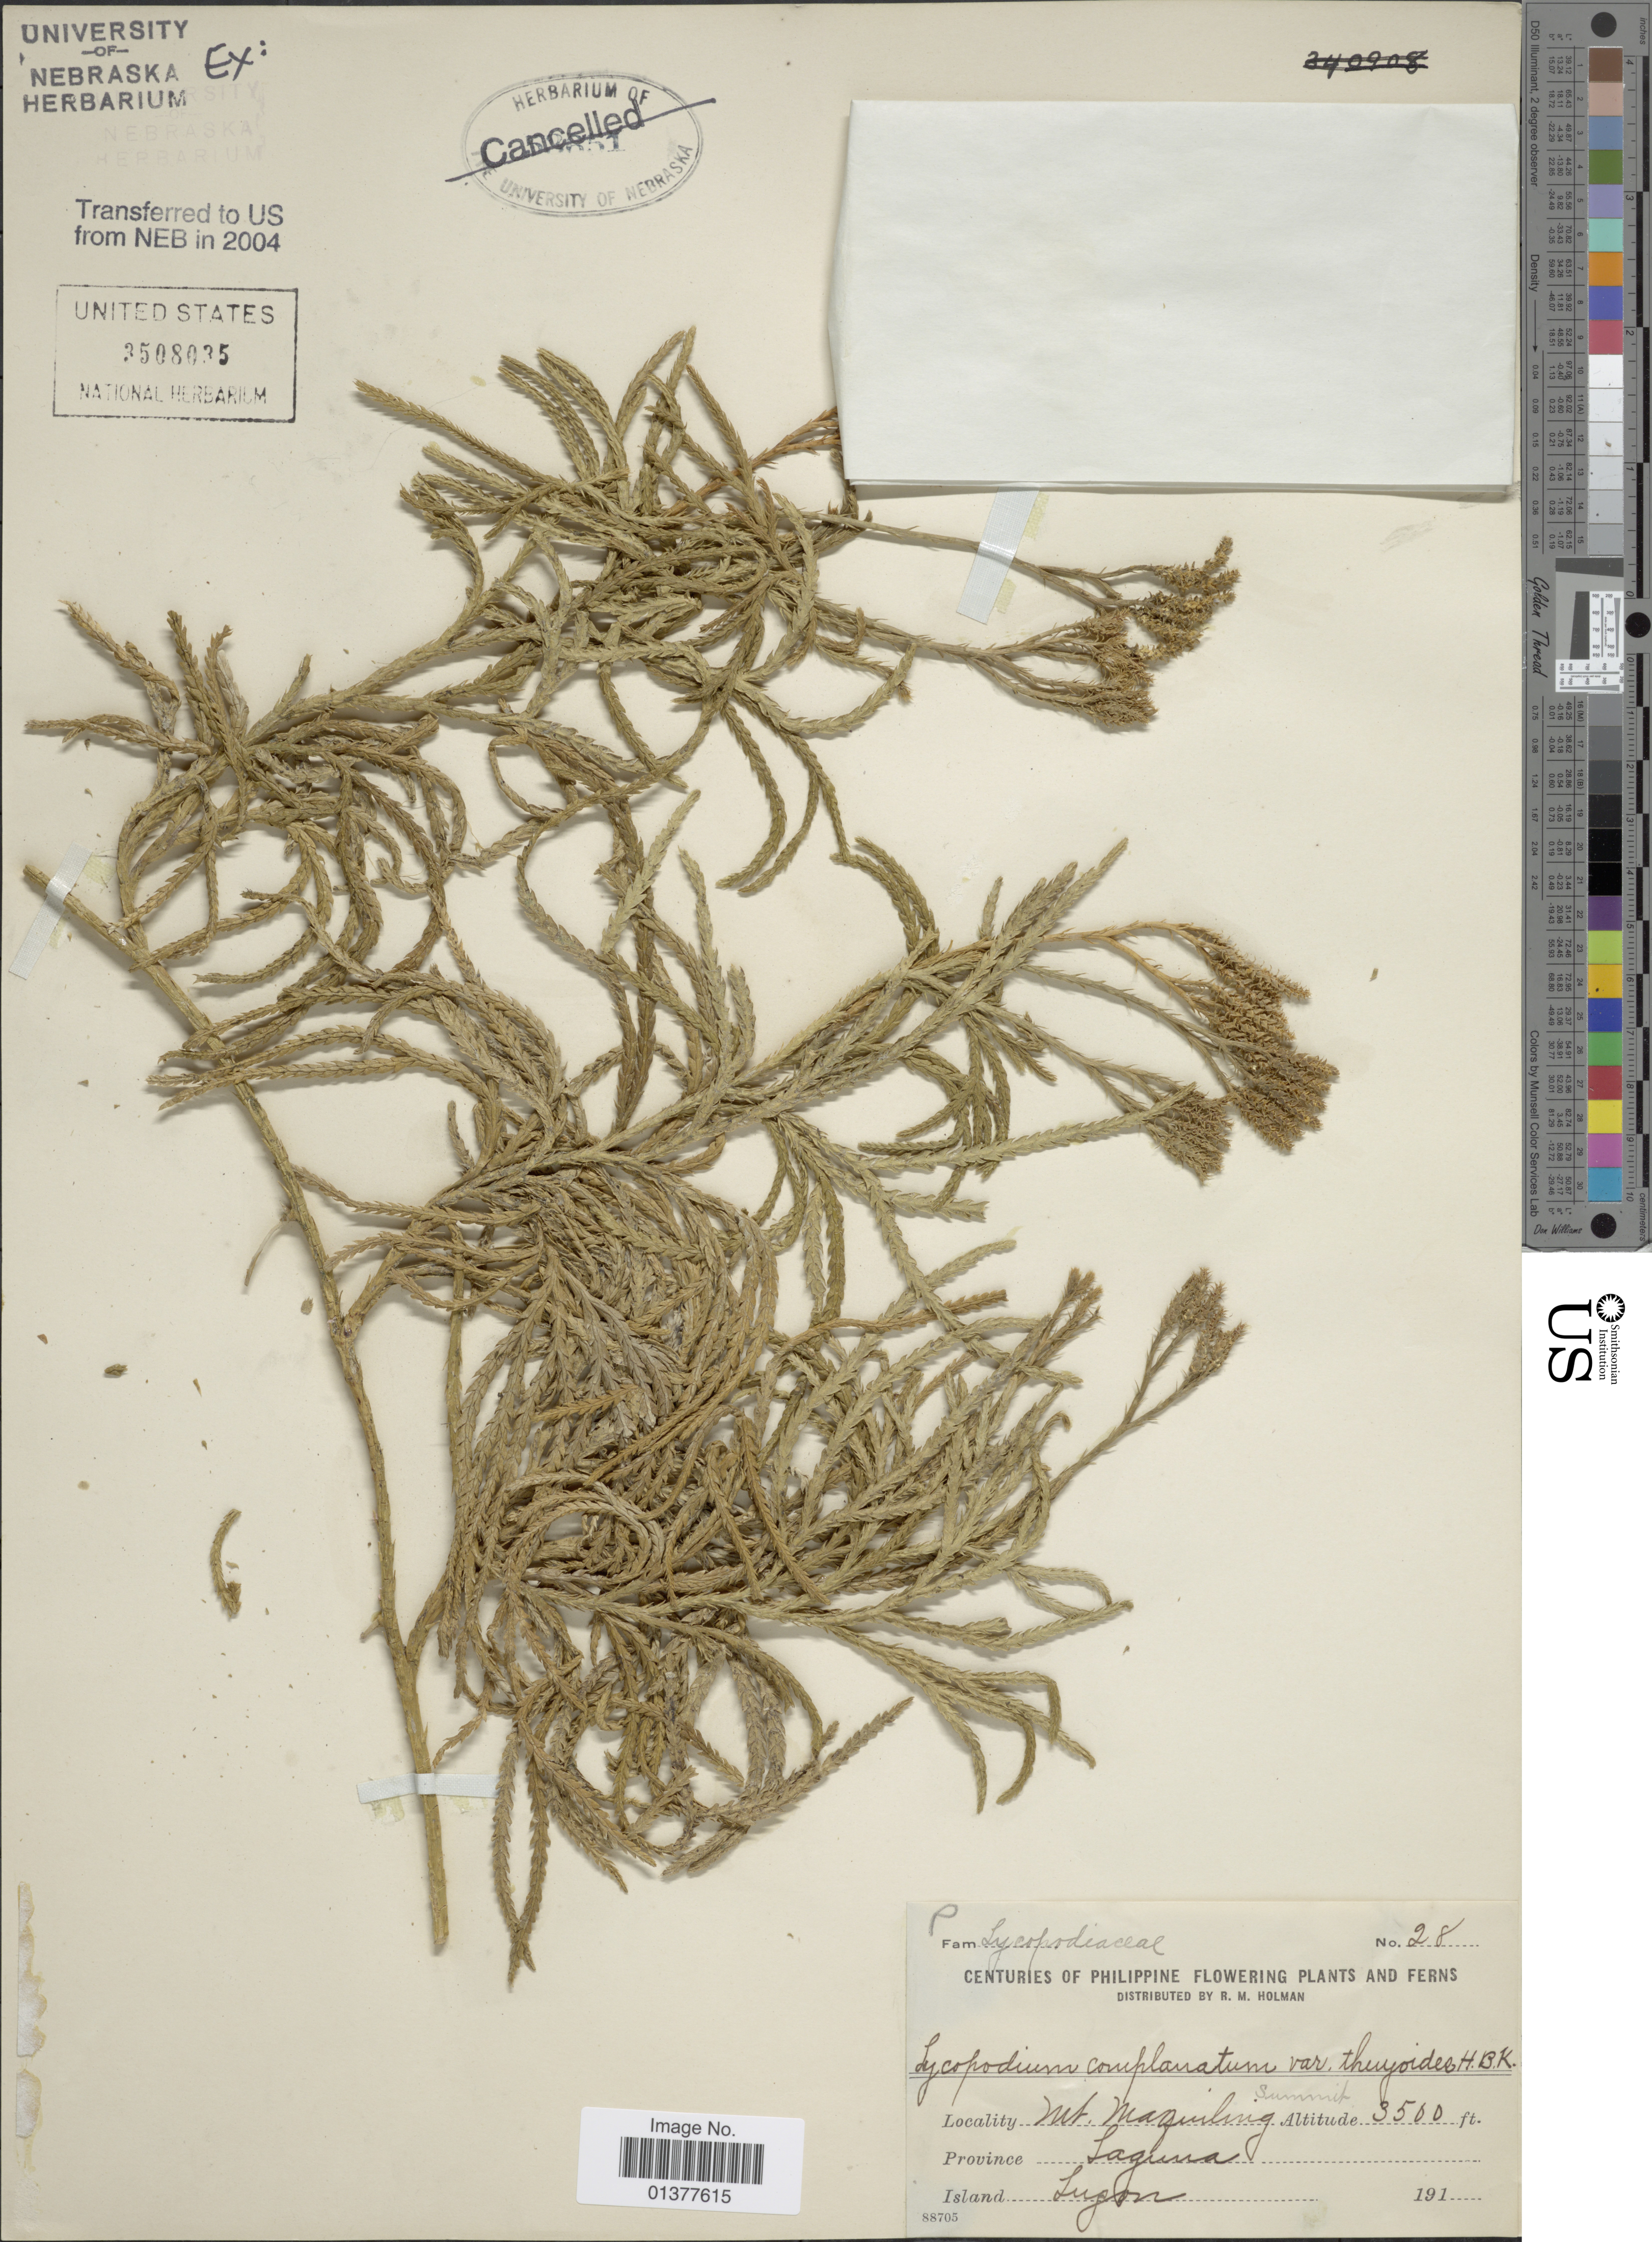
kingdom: Plantae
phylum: Tracheophyta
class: Lycopodiopsida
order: Lycopodiales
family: Lycopodiaceae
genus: Diphasiastrum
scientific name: Diphasiastrum complanatum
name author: (L.) Holub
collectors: R. Holman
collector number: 28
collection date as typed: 191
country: Philippines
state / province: Central Luzon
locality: Mt. Maquiling, Province Laguna, Island Luzon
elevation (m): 1067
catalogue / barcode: US 3508035